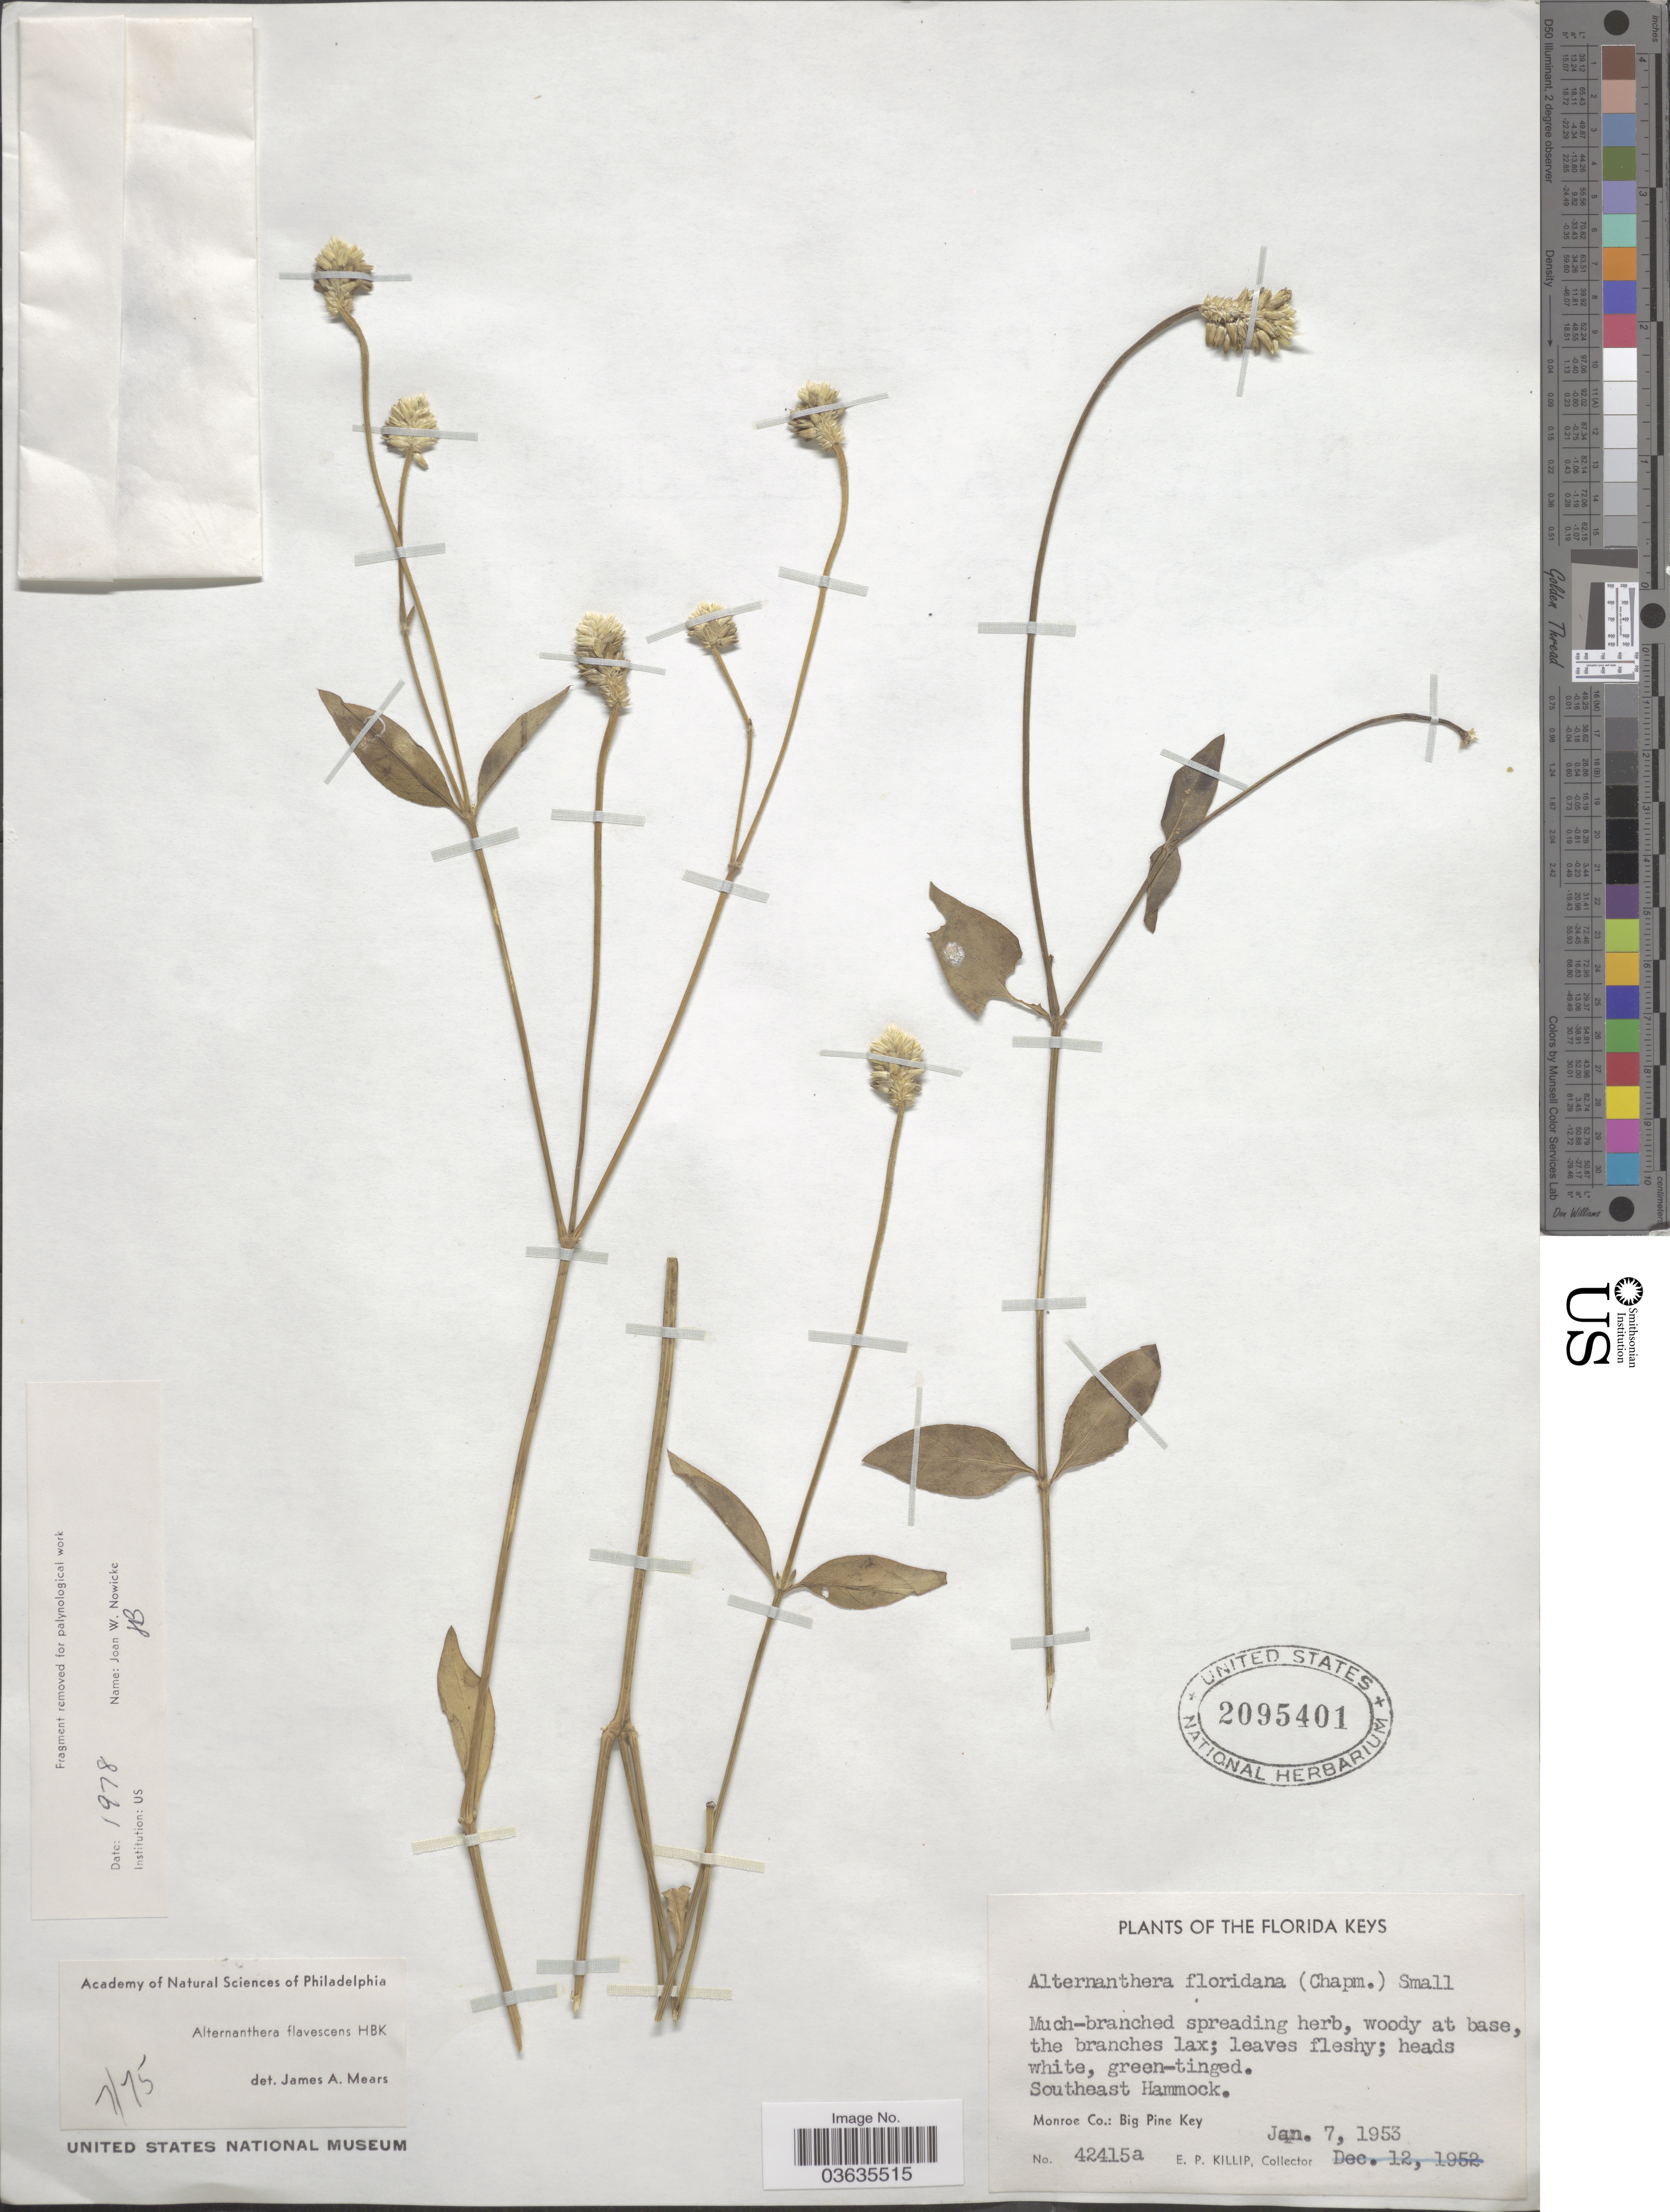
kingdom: Plantae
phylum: Tracheophyta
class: Magnoliopsida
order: Caryophyllales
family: Amaranthaceae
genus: Alternanthera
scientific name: Alternanthera flavescens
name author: Kunth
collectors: E. P. Killip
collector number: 42415a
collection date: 1953-01-07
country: United States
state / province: Florida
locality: The Florida Keys. Southeast Hammock. Monroe Co.: Big Pine Key.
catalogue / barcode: US 2095401